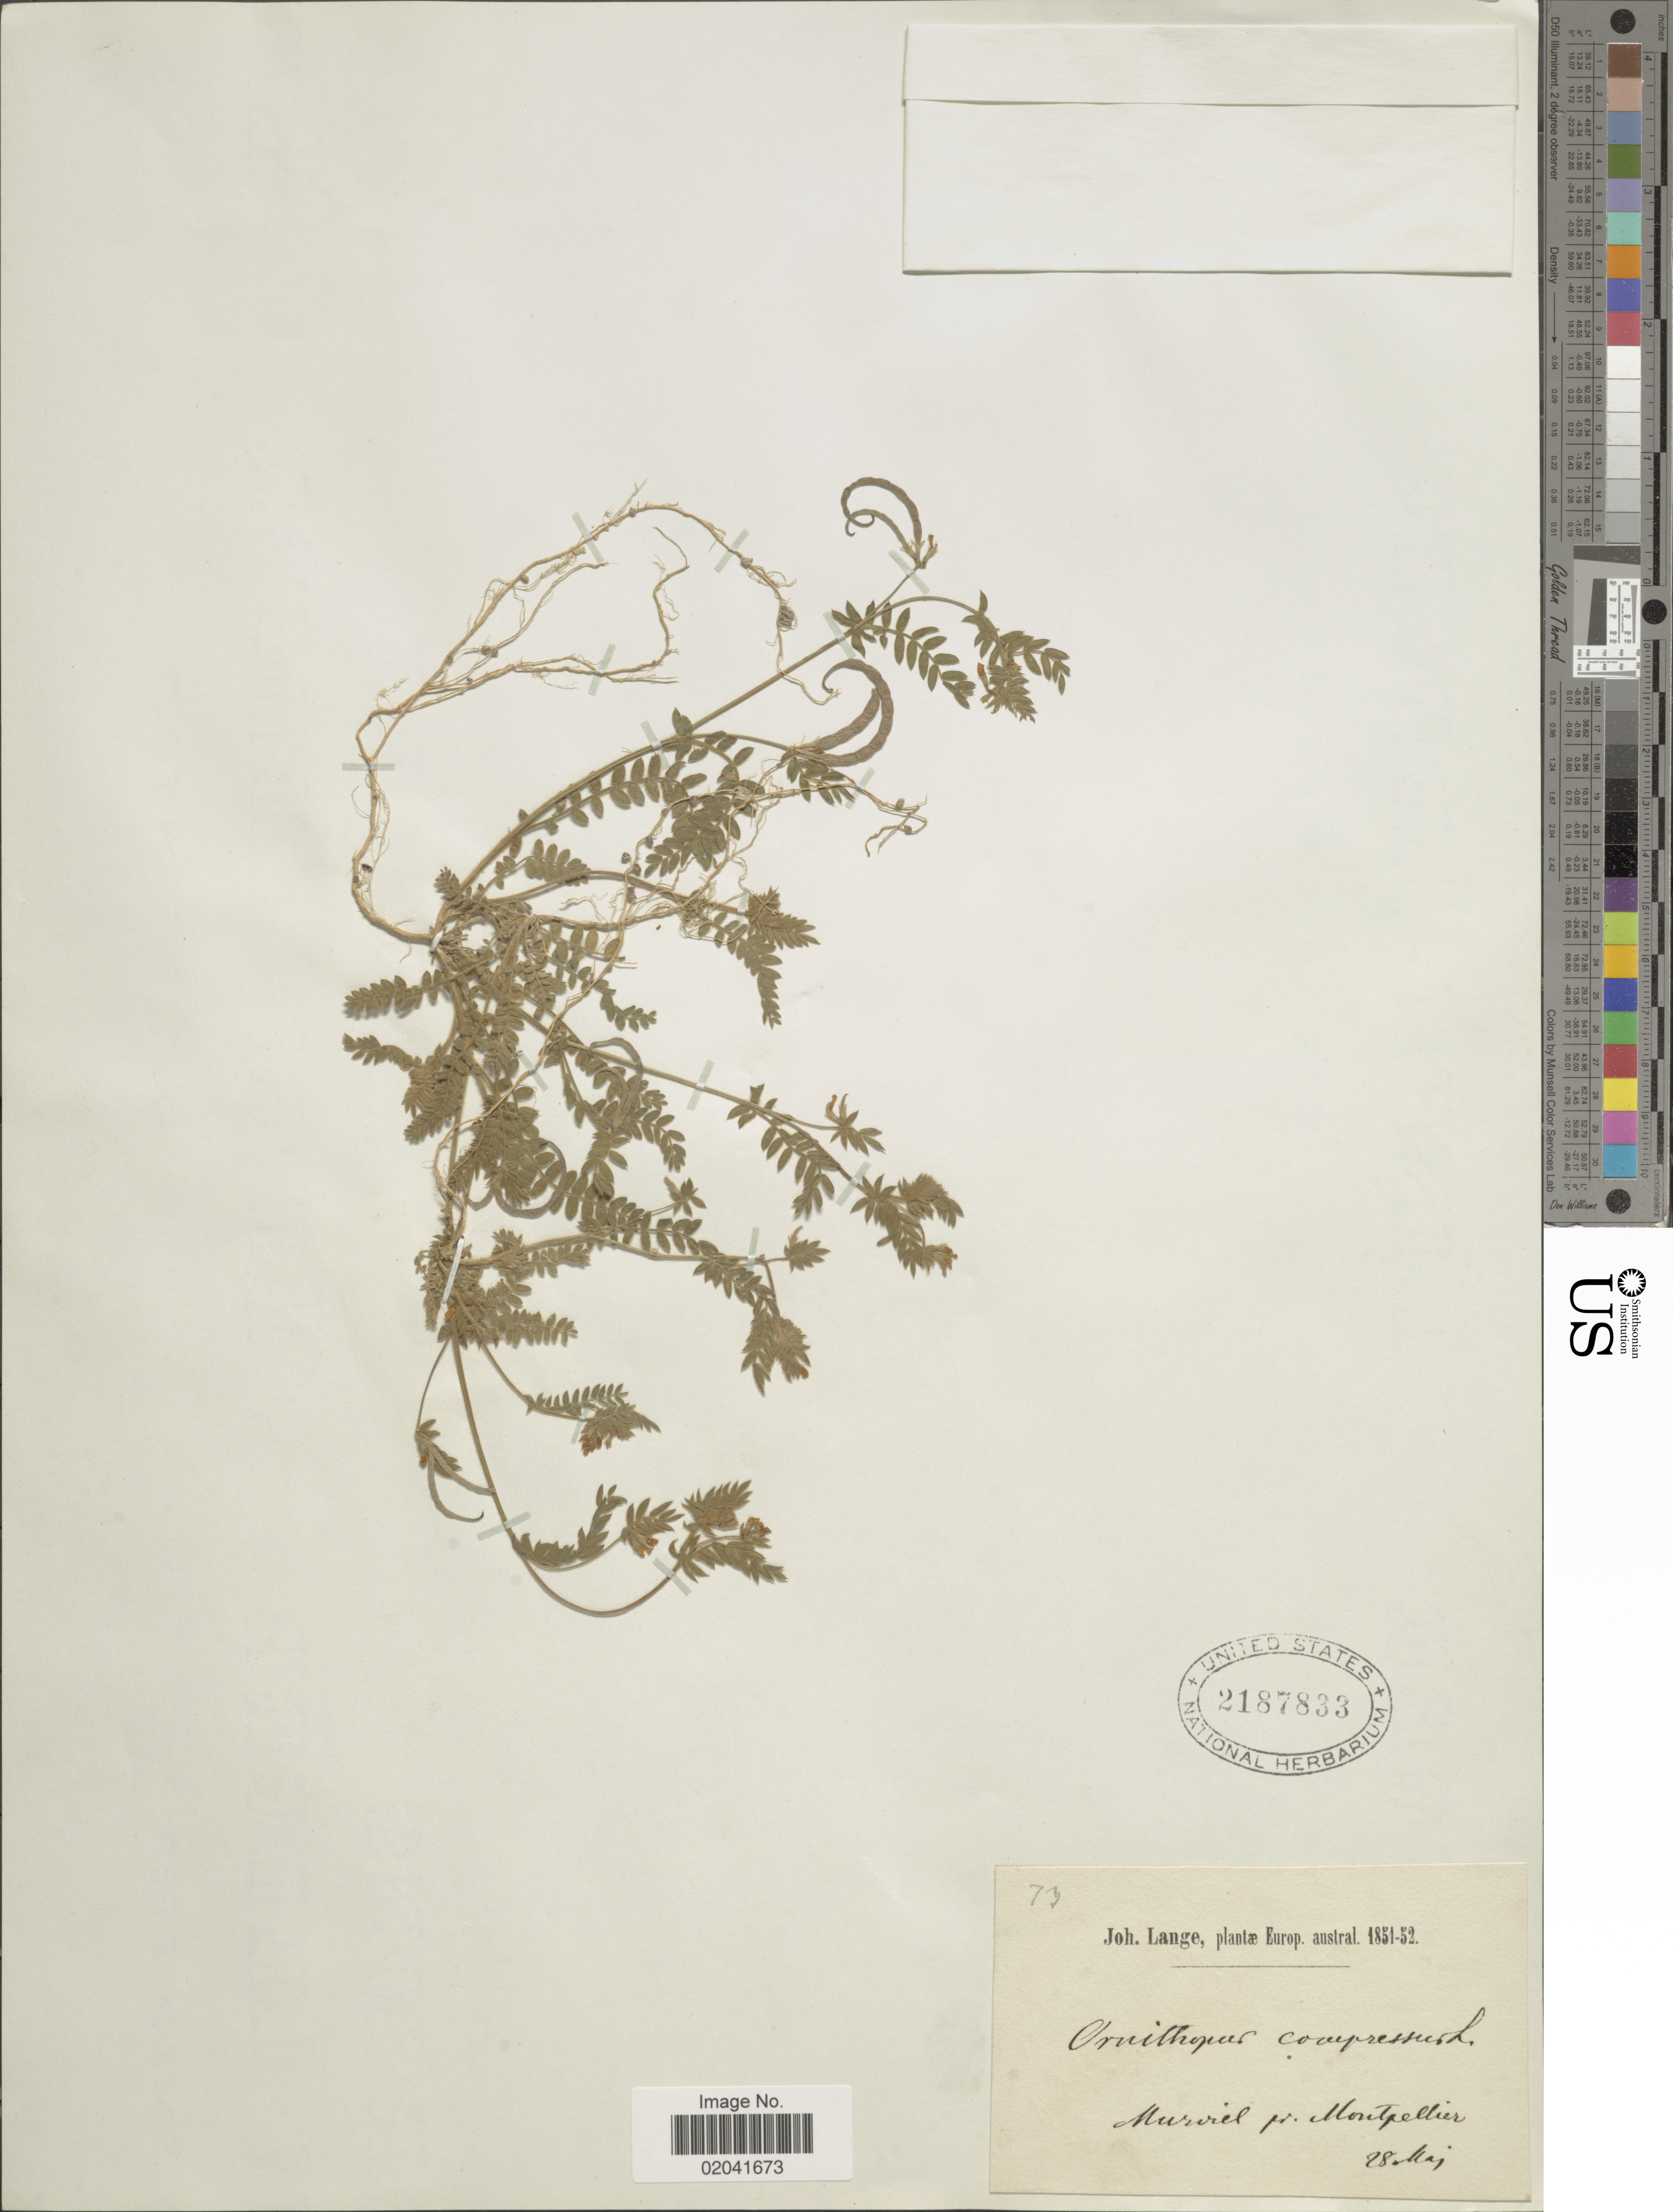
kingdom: Plantae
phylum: Tracheophyta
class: Magnoliopsida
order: Fabales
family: Fabaceae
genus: Ornithopus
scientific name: Ornithopus compressus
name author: L.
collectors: J. M. C. Lange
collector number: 73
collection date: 1851-05-28/1852-05-28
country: France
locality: Europ. austral. Murviel [interpreted] pr. Montpellier.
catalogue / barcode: US 2187833